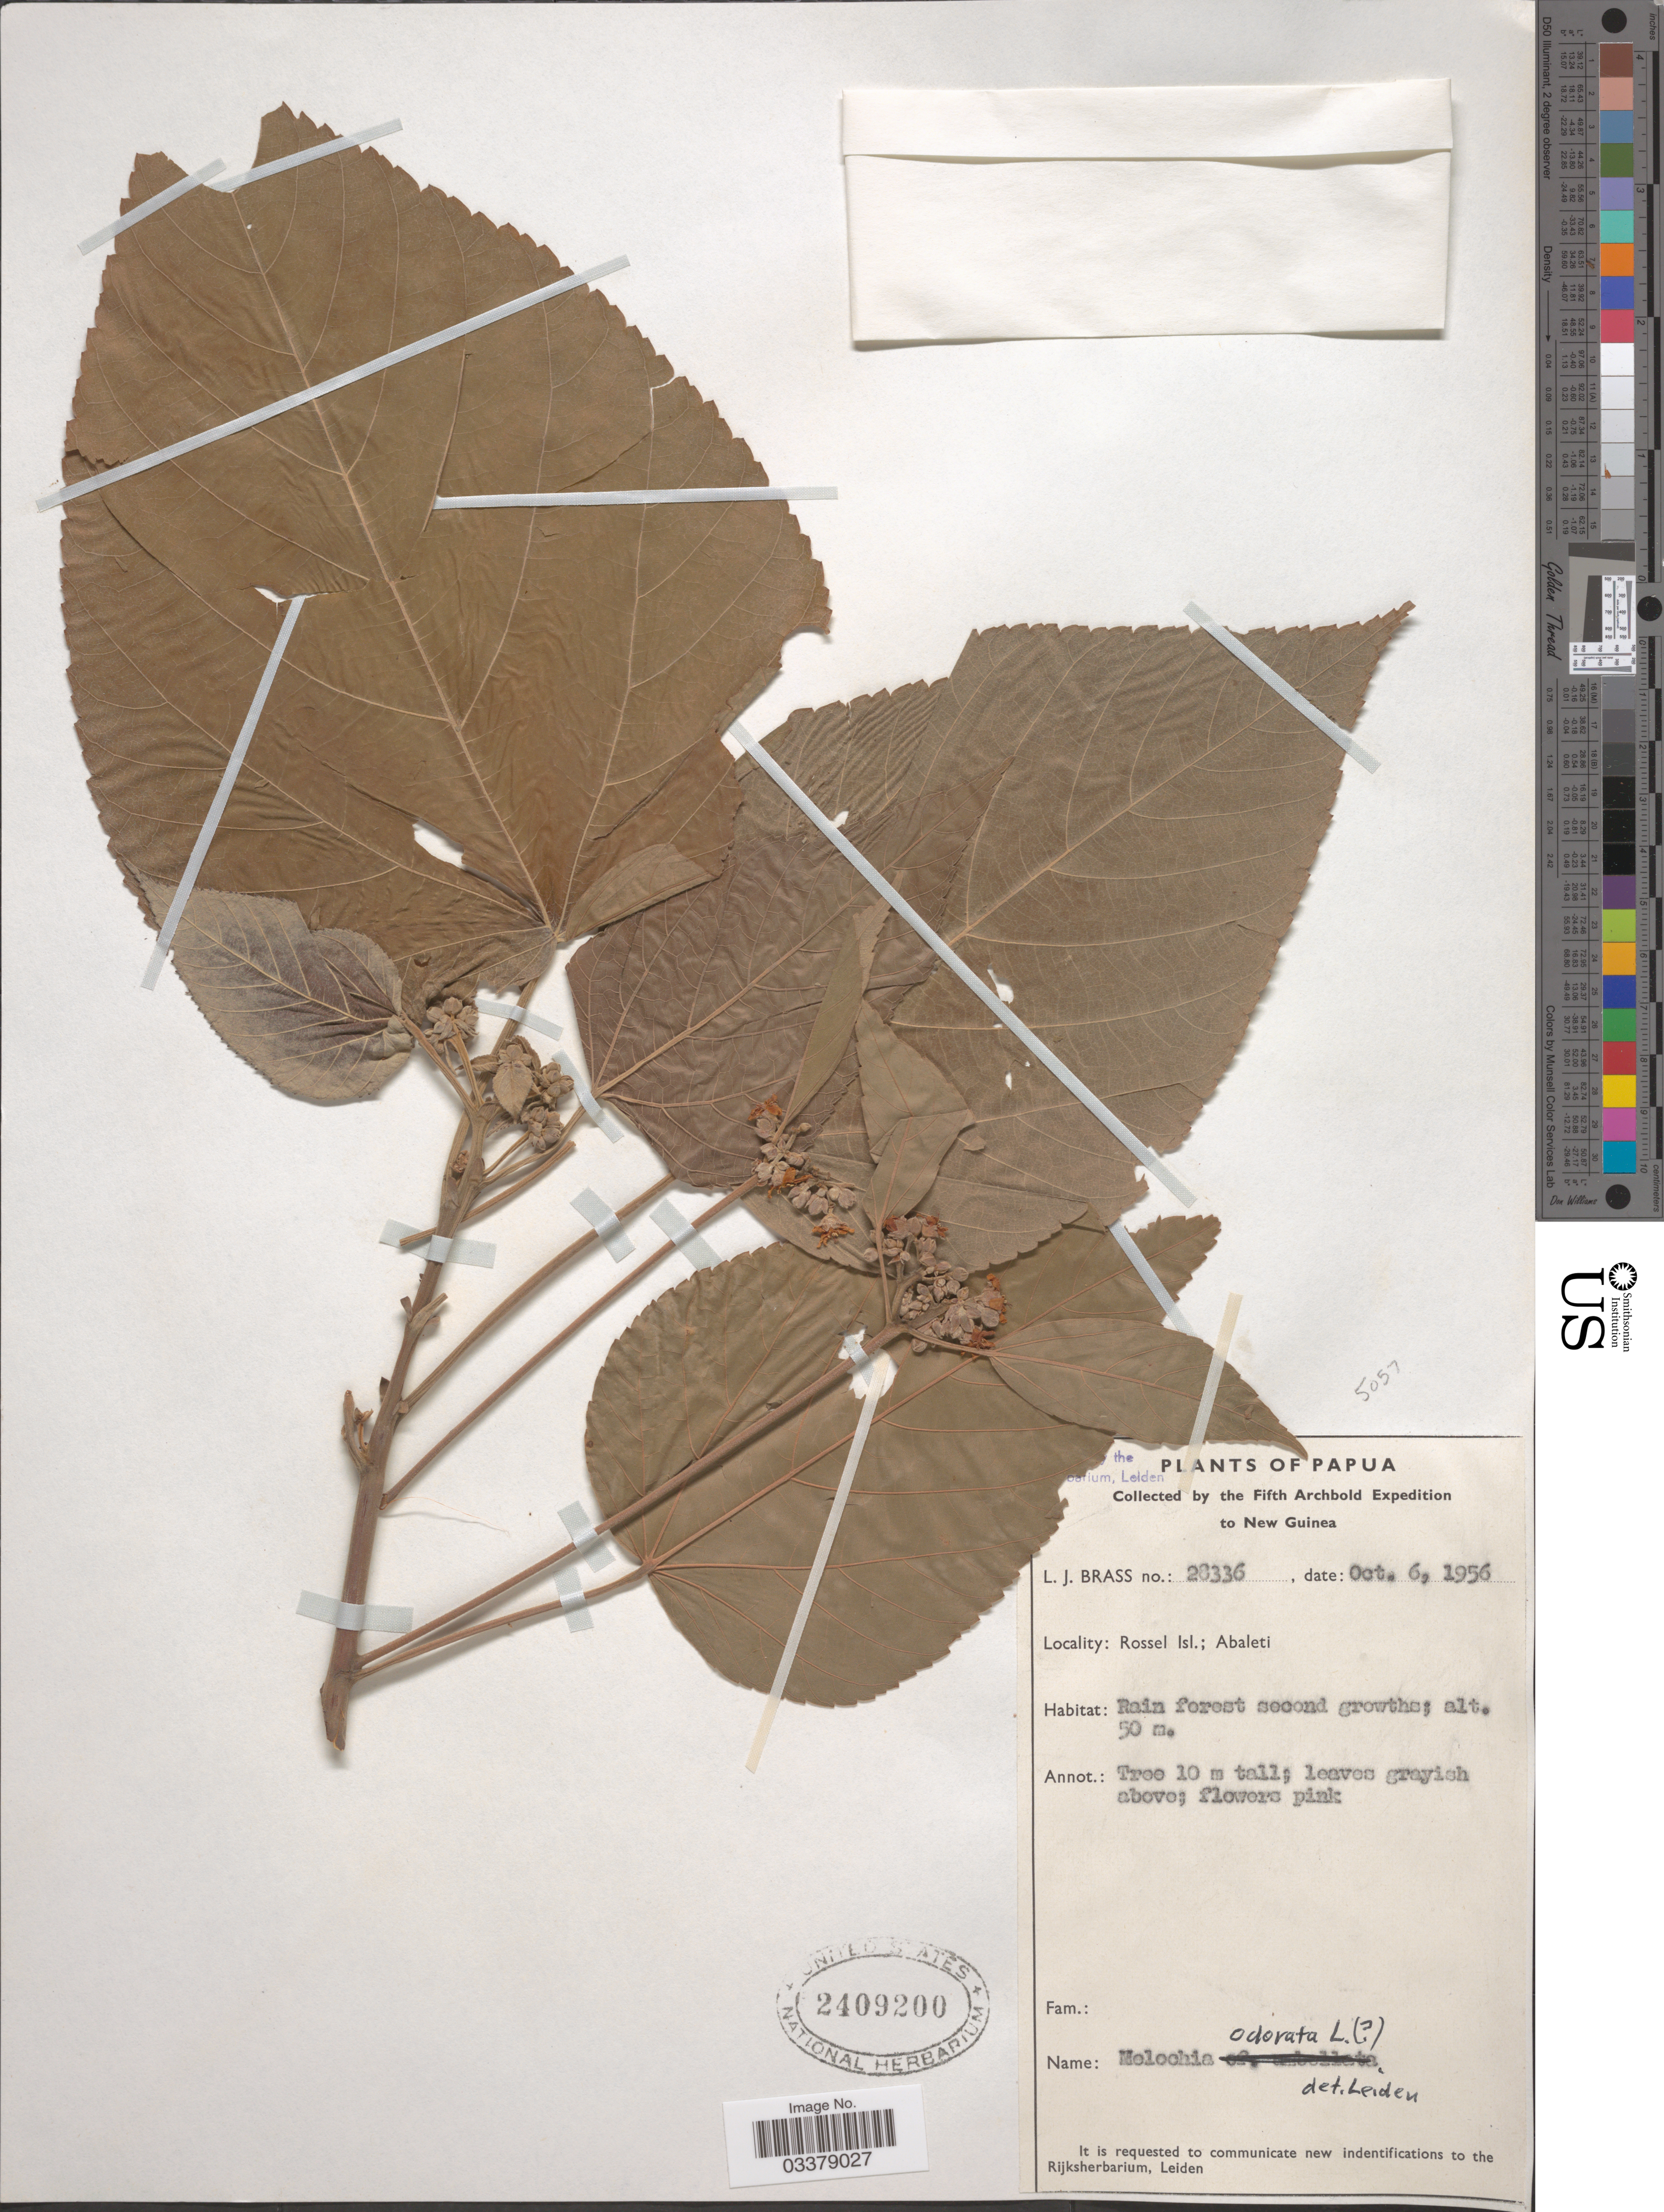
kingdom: Plantae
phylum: Tracheophyta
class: Magnoliopsida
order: Malvales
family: Malvaceae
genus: Melochia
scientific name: Melochia odorata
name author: L. f.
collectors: L. J. Brass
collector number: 28336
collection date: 1956-10-06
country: Papua New Guinea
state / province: Milne Bay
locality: Papua. New Guinea. Rossel Isl.; Abaleti.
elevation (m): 50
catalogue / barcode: US 2409200